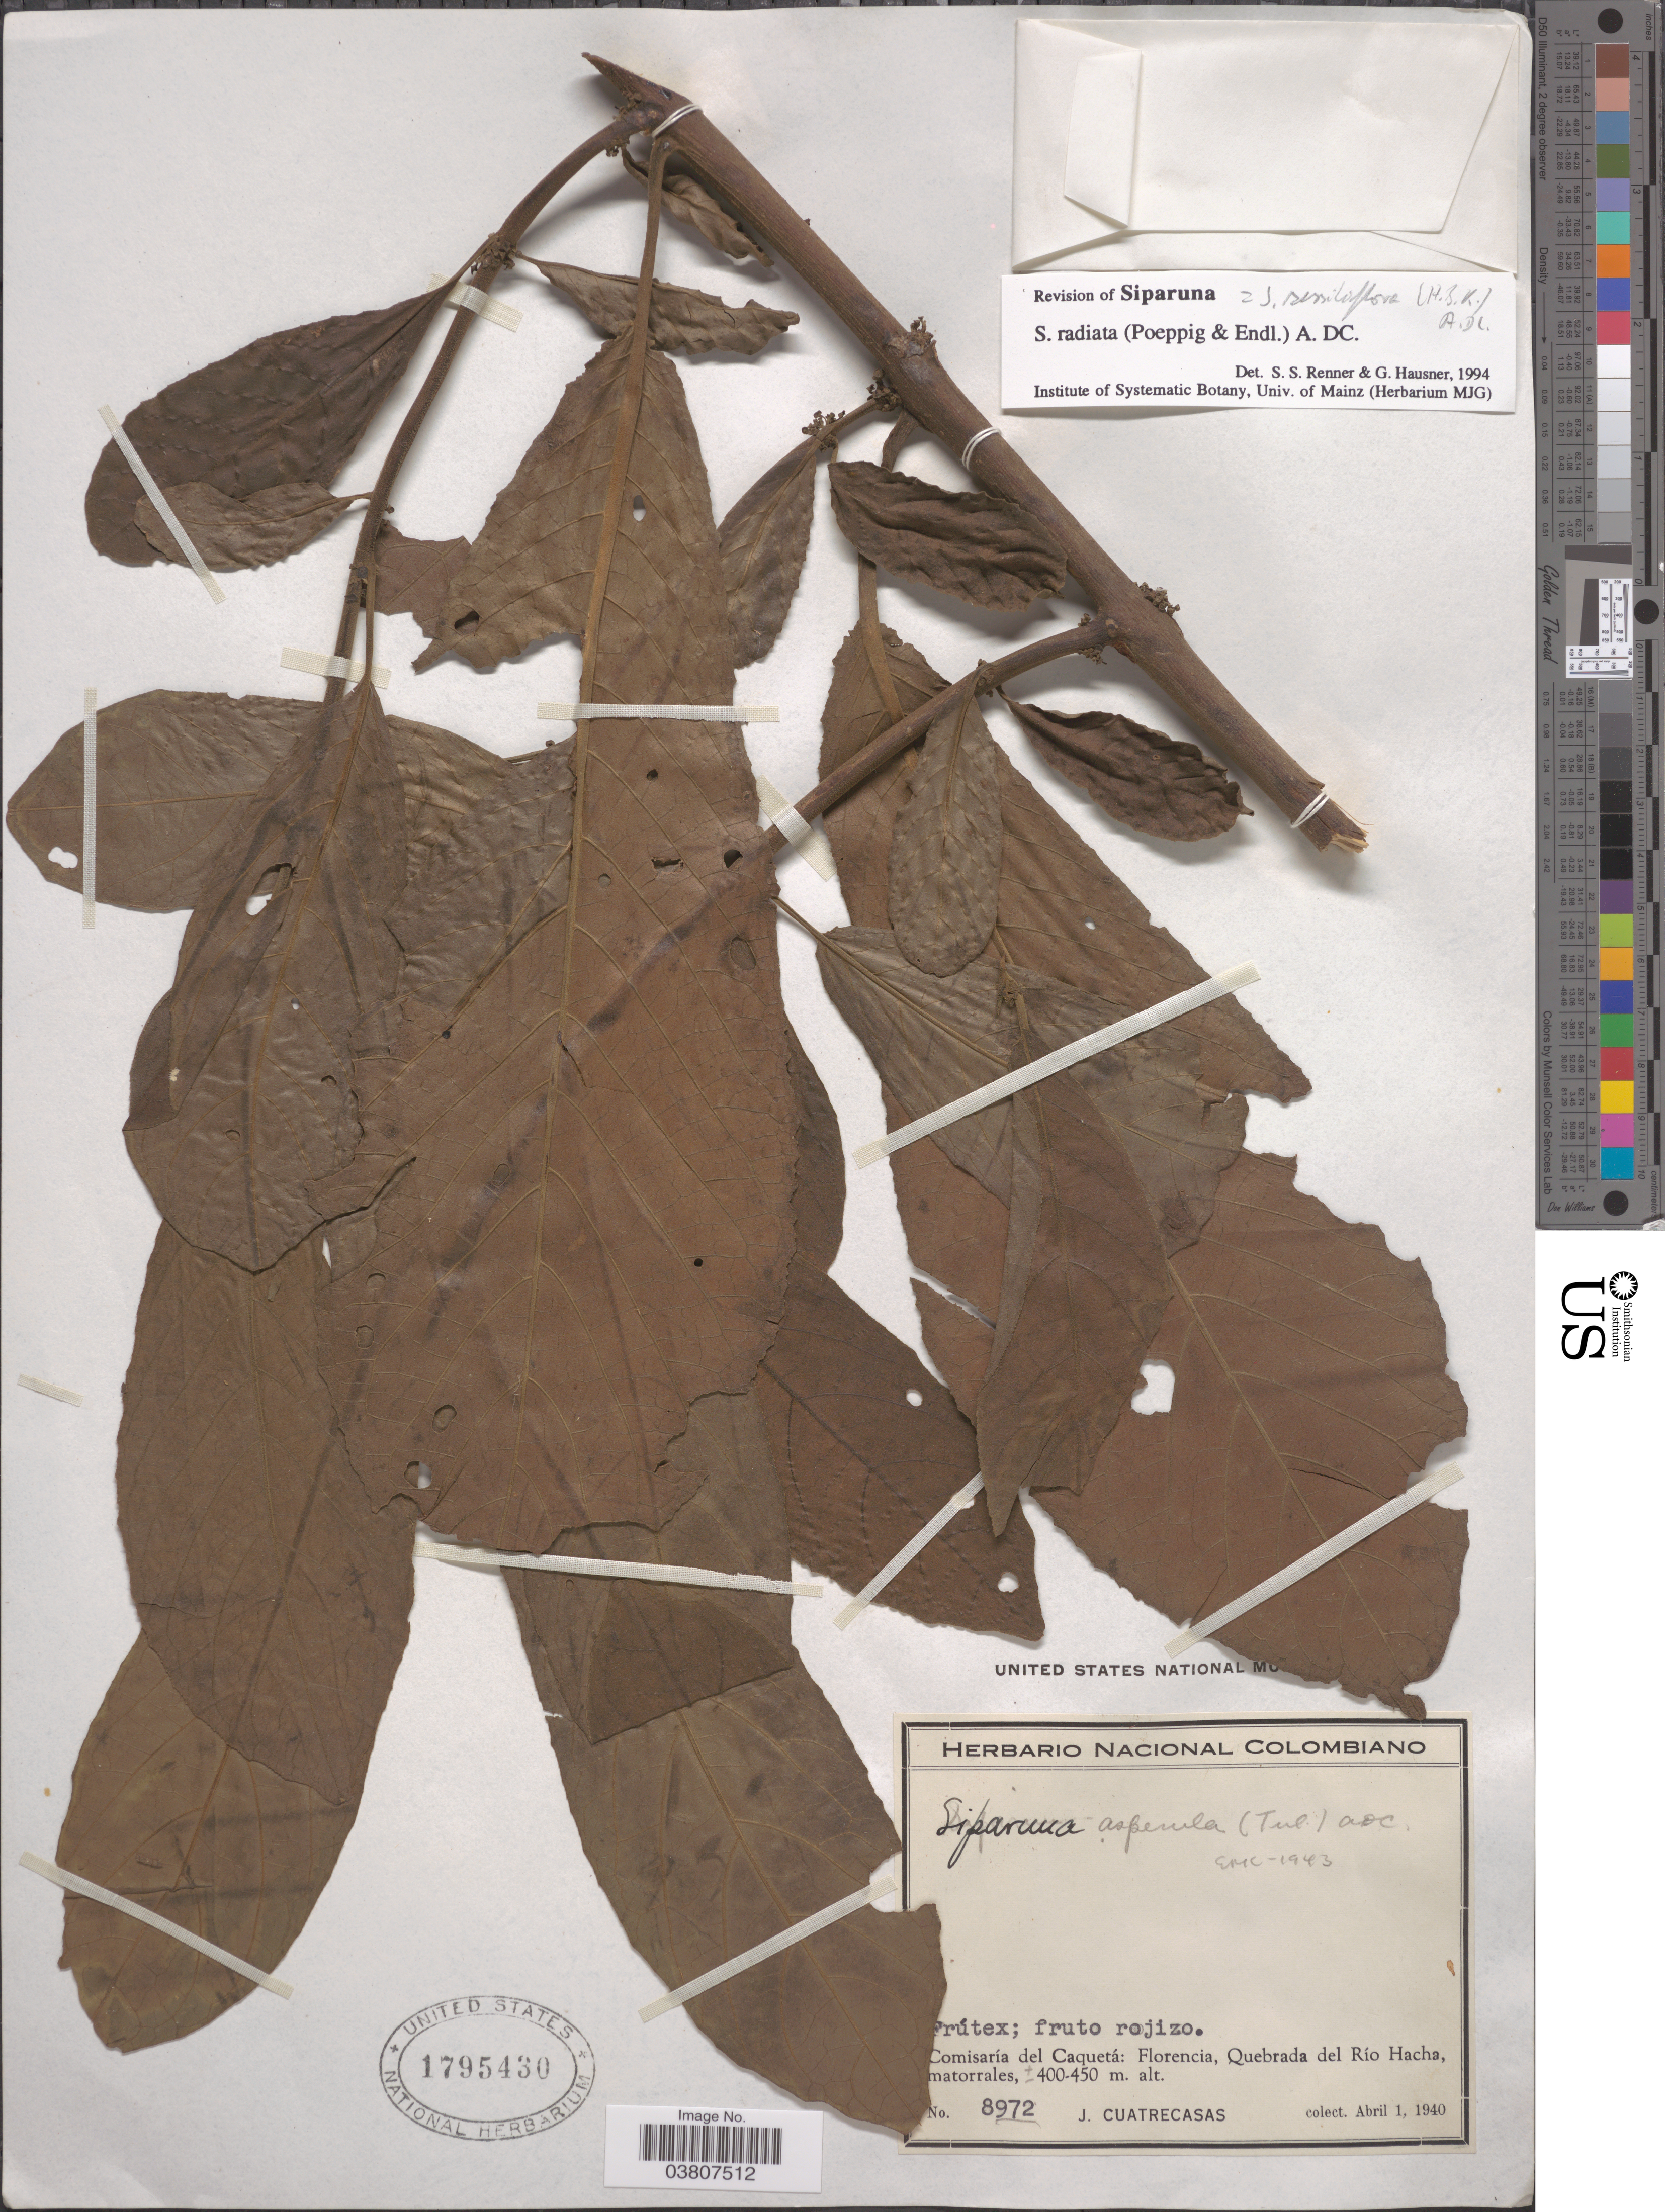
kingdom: Plantae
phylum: Tracheophyta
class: Magnoliopsida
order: Laurales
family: Siparunaceae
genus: Siparuna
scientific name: Siparuna sessiliflora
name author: (Kunth) A. DC.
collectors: J. Cuatrecasas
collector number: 8972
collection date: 1940-04-01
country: Colombia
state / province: Caquetá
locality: Comisaría del Caquetá: Florencia, Quebrada del Río Hacha.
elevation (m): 400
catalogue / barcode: US 1795430